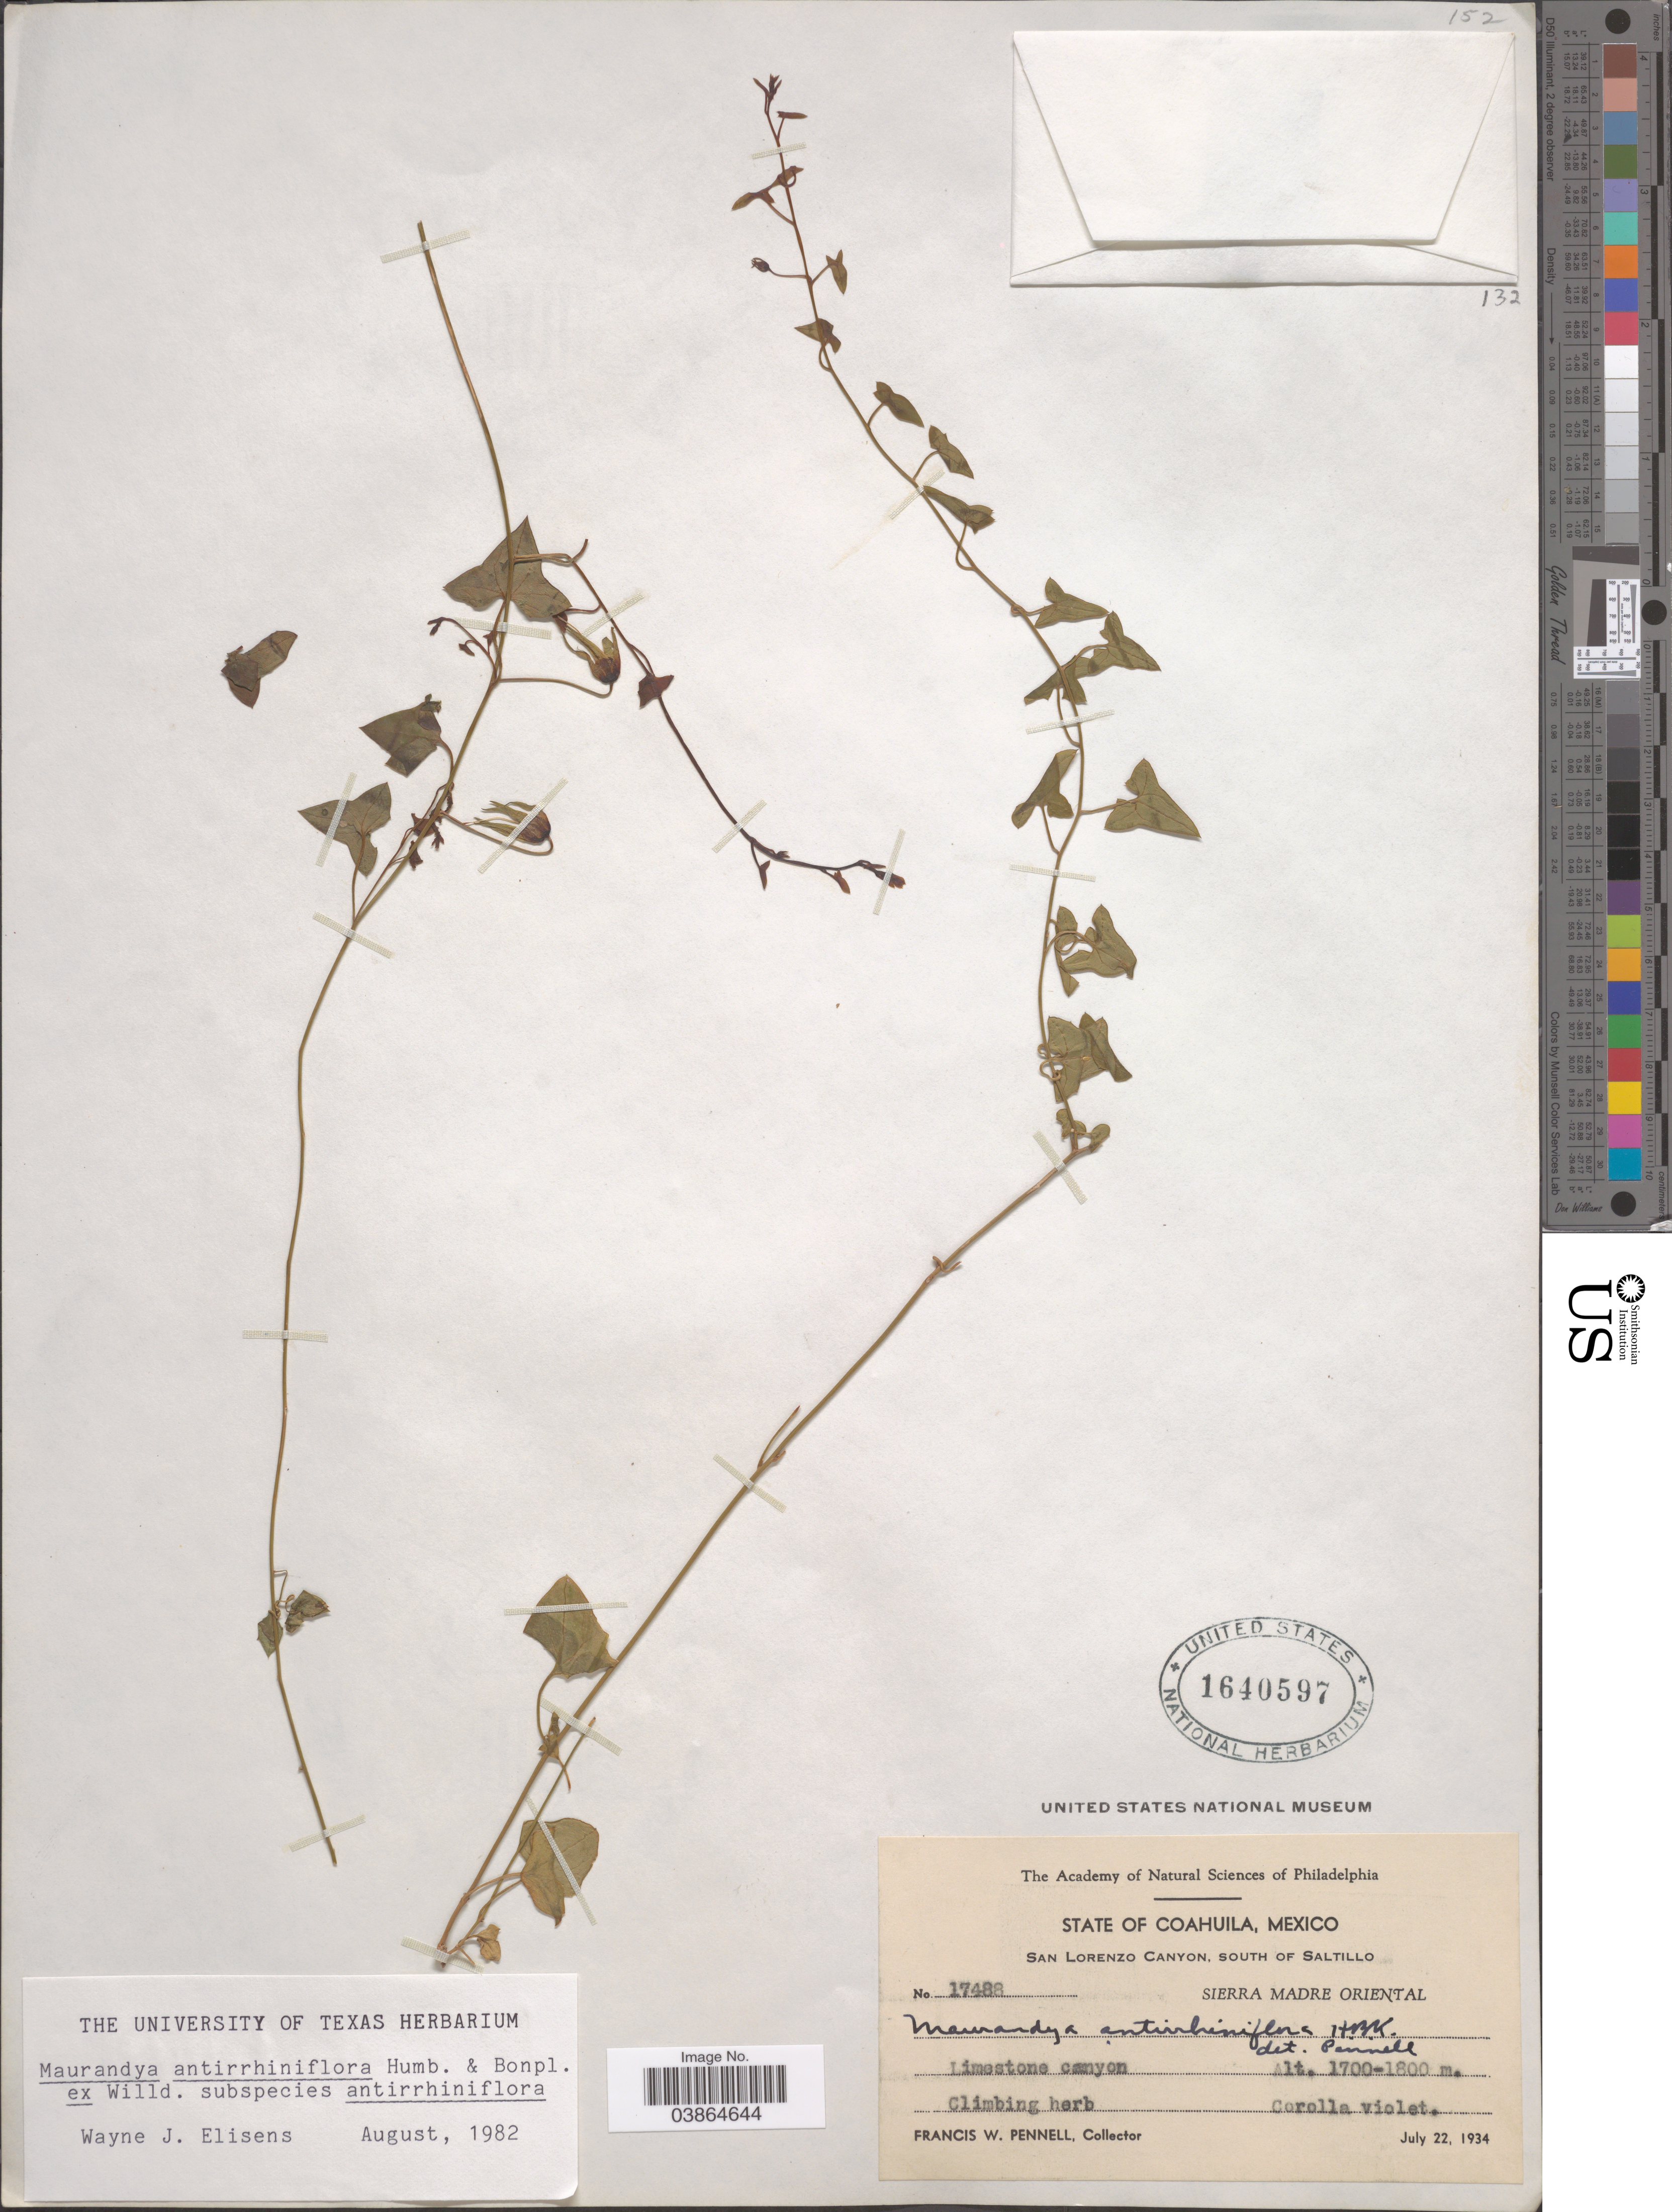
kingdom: Plantae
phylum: Tracheophyta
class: Magnoliopsida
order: Lamiales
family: Plantaginaceae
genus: Maurandya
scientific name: Maurandya antirrhiniflora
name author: Humb. & Bonpl. ex Willd.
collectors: F. W. Pennell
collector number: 17488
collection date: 1934-07-22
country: Mexico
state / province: Coahuila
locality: San Lorenzo Canyon, south of Saltillo. Sierra Madre Oriental.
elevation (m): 1700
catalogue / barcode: US 1640597